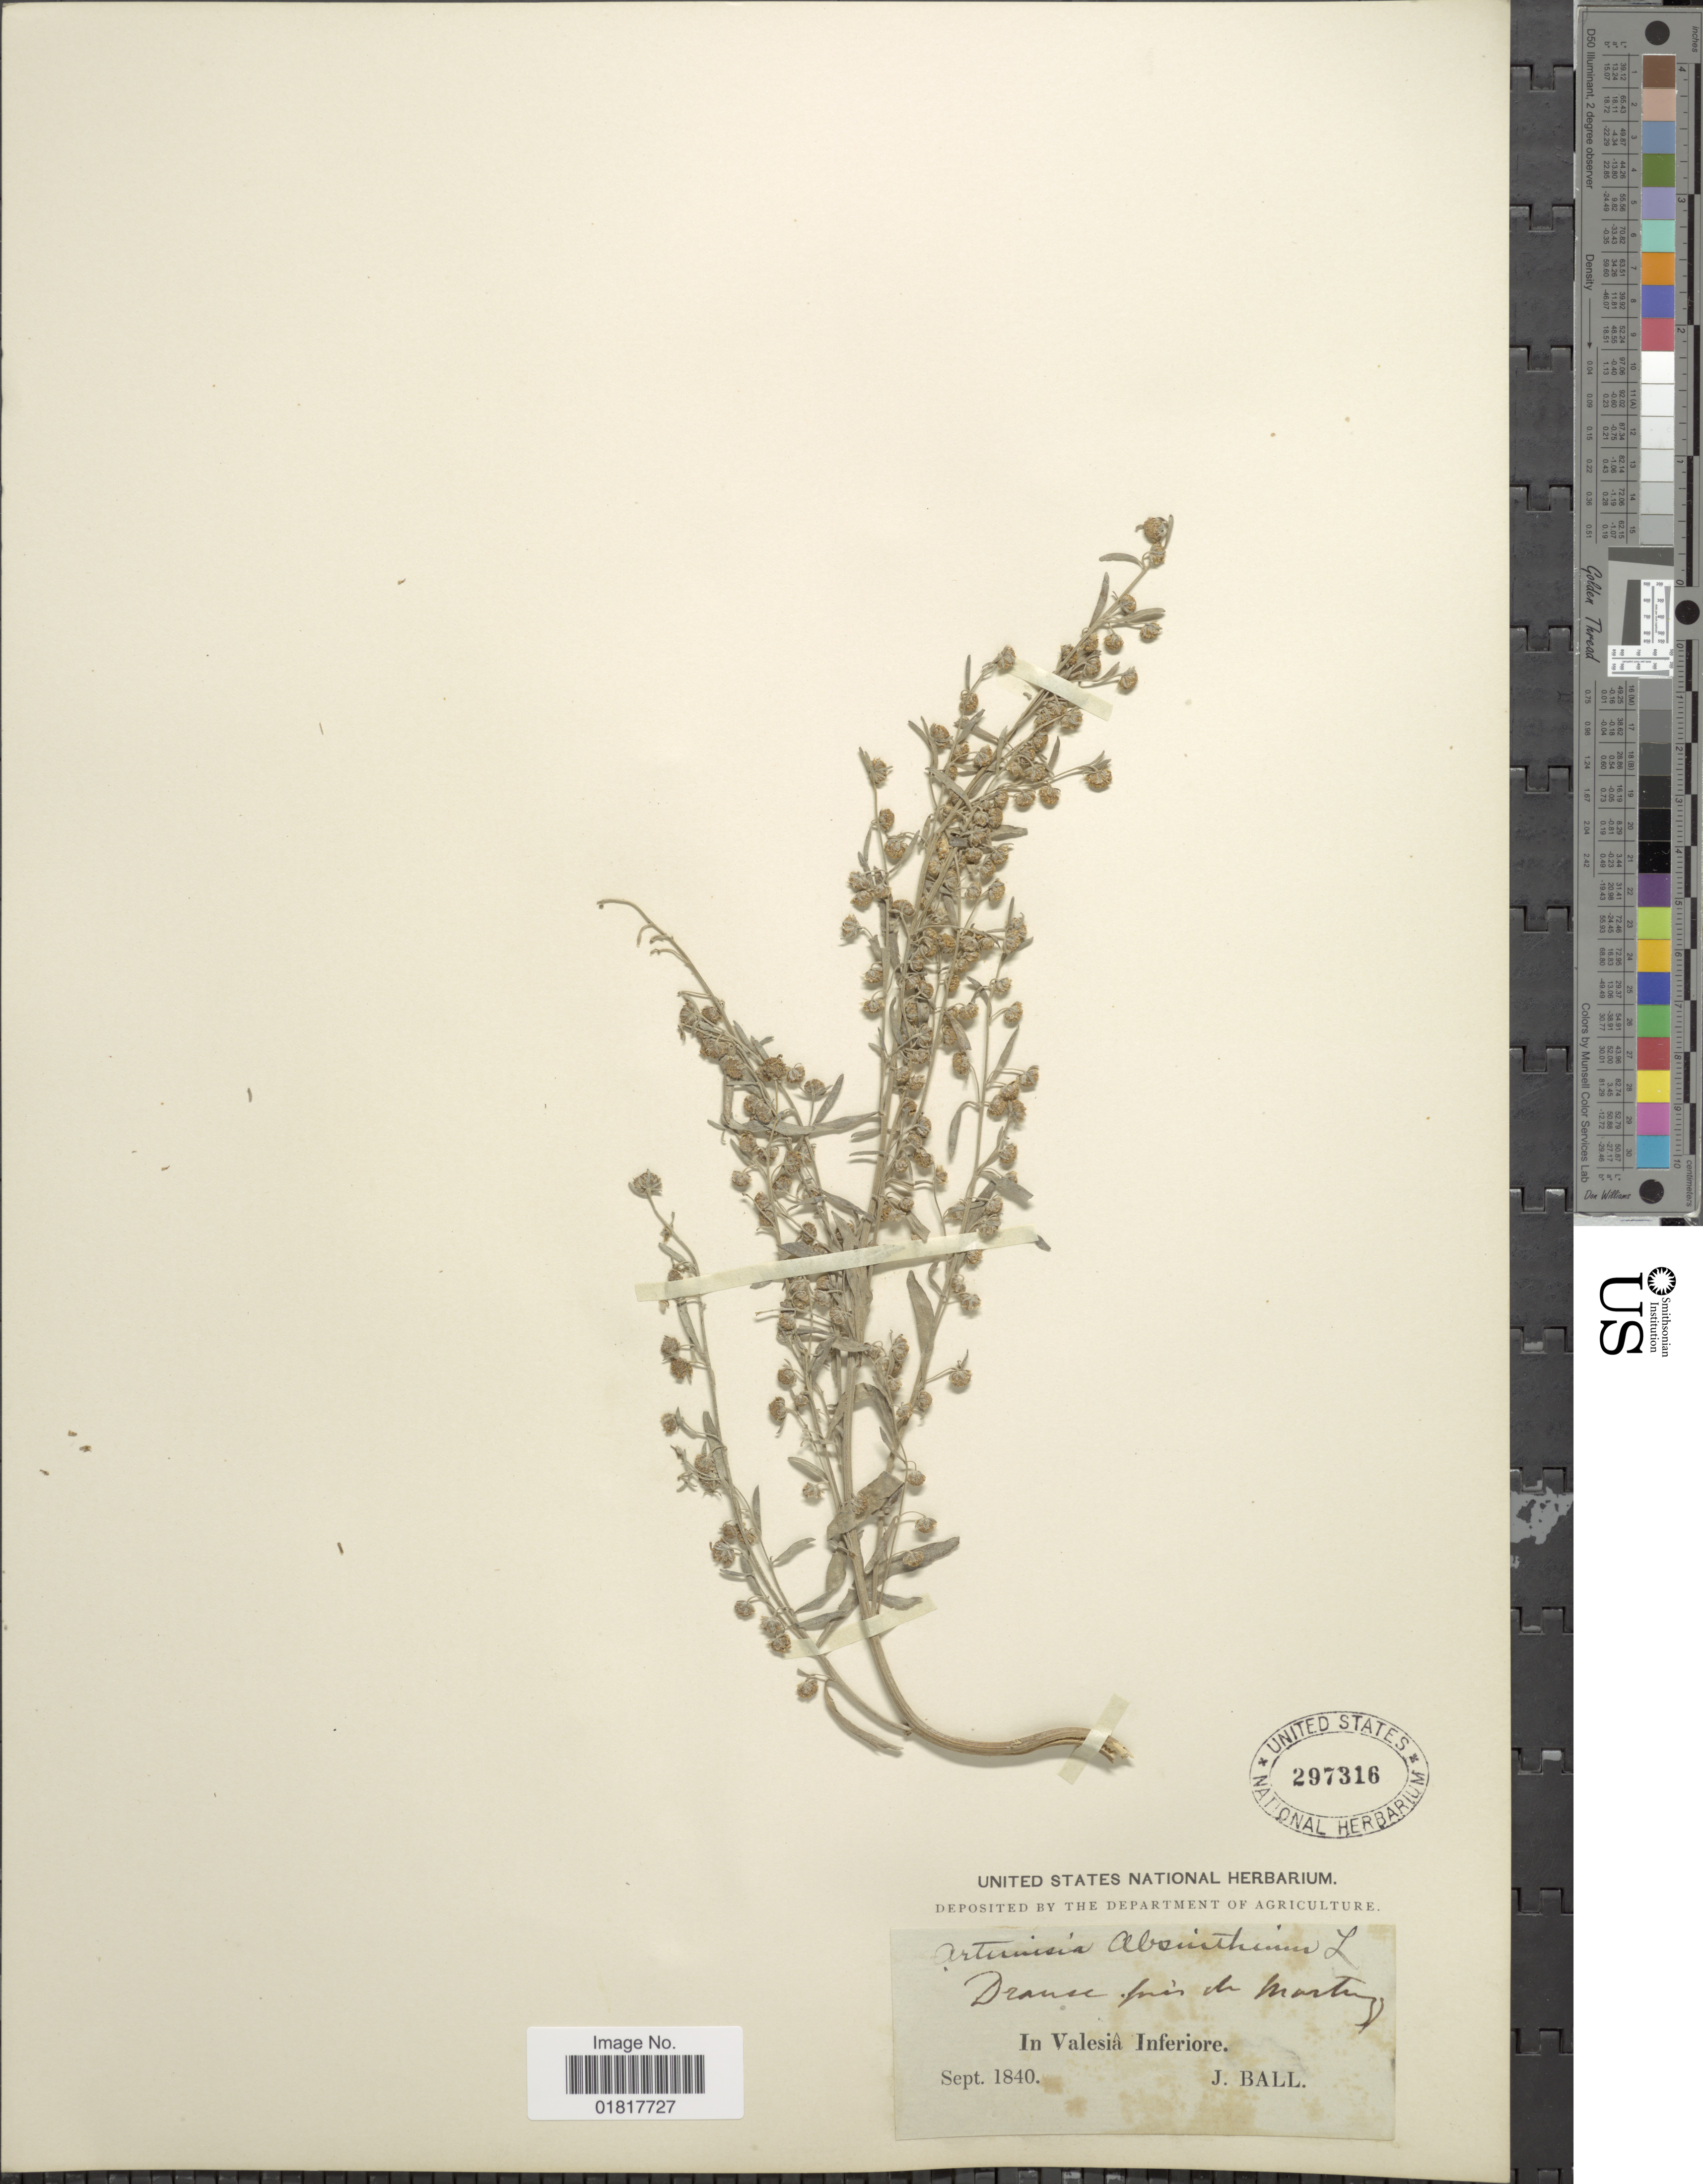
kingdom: Plantae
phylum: Tracheophyta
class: Magnoliopsida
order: Asterales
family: Asteraceae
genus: Artemisia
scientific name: Artemisia absinthium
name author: L.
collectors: J. Hall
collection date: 1840-09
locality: In Valesiâ Inferiore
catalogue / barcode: US 297316